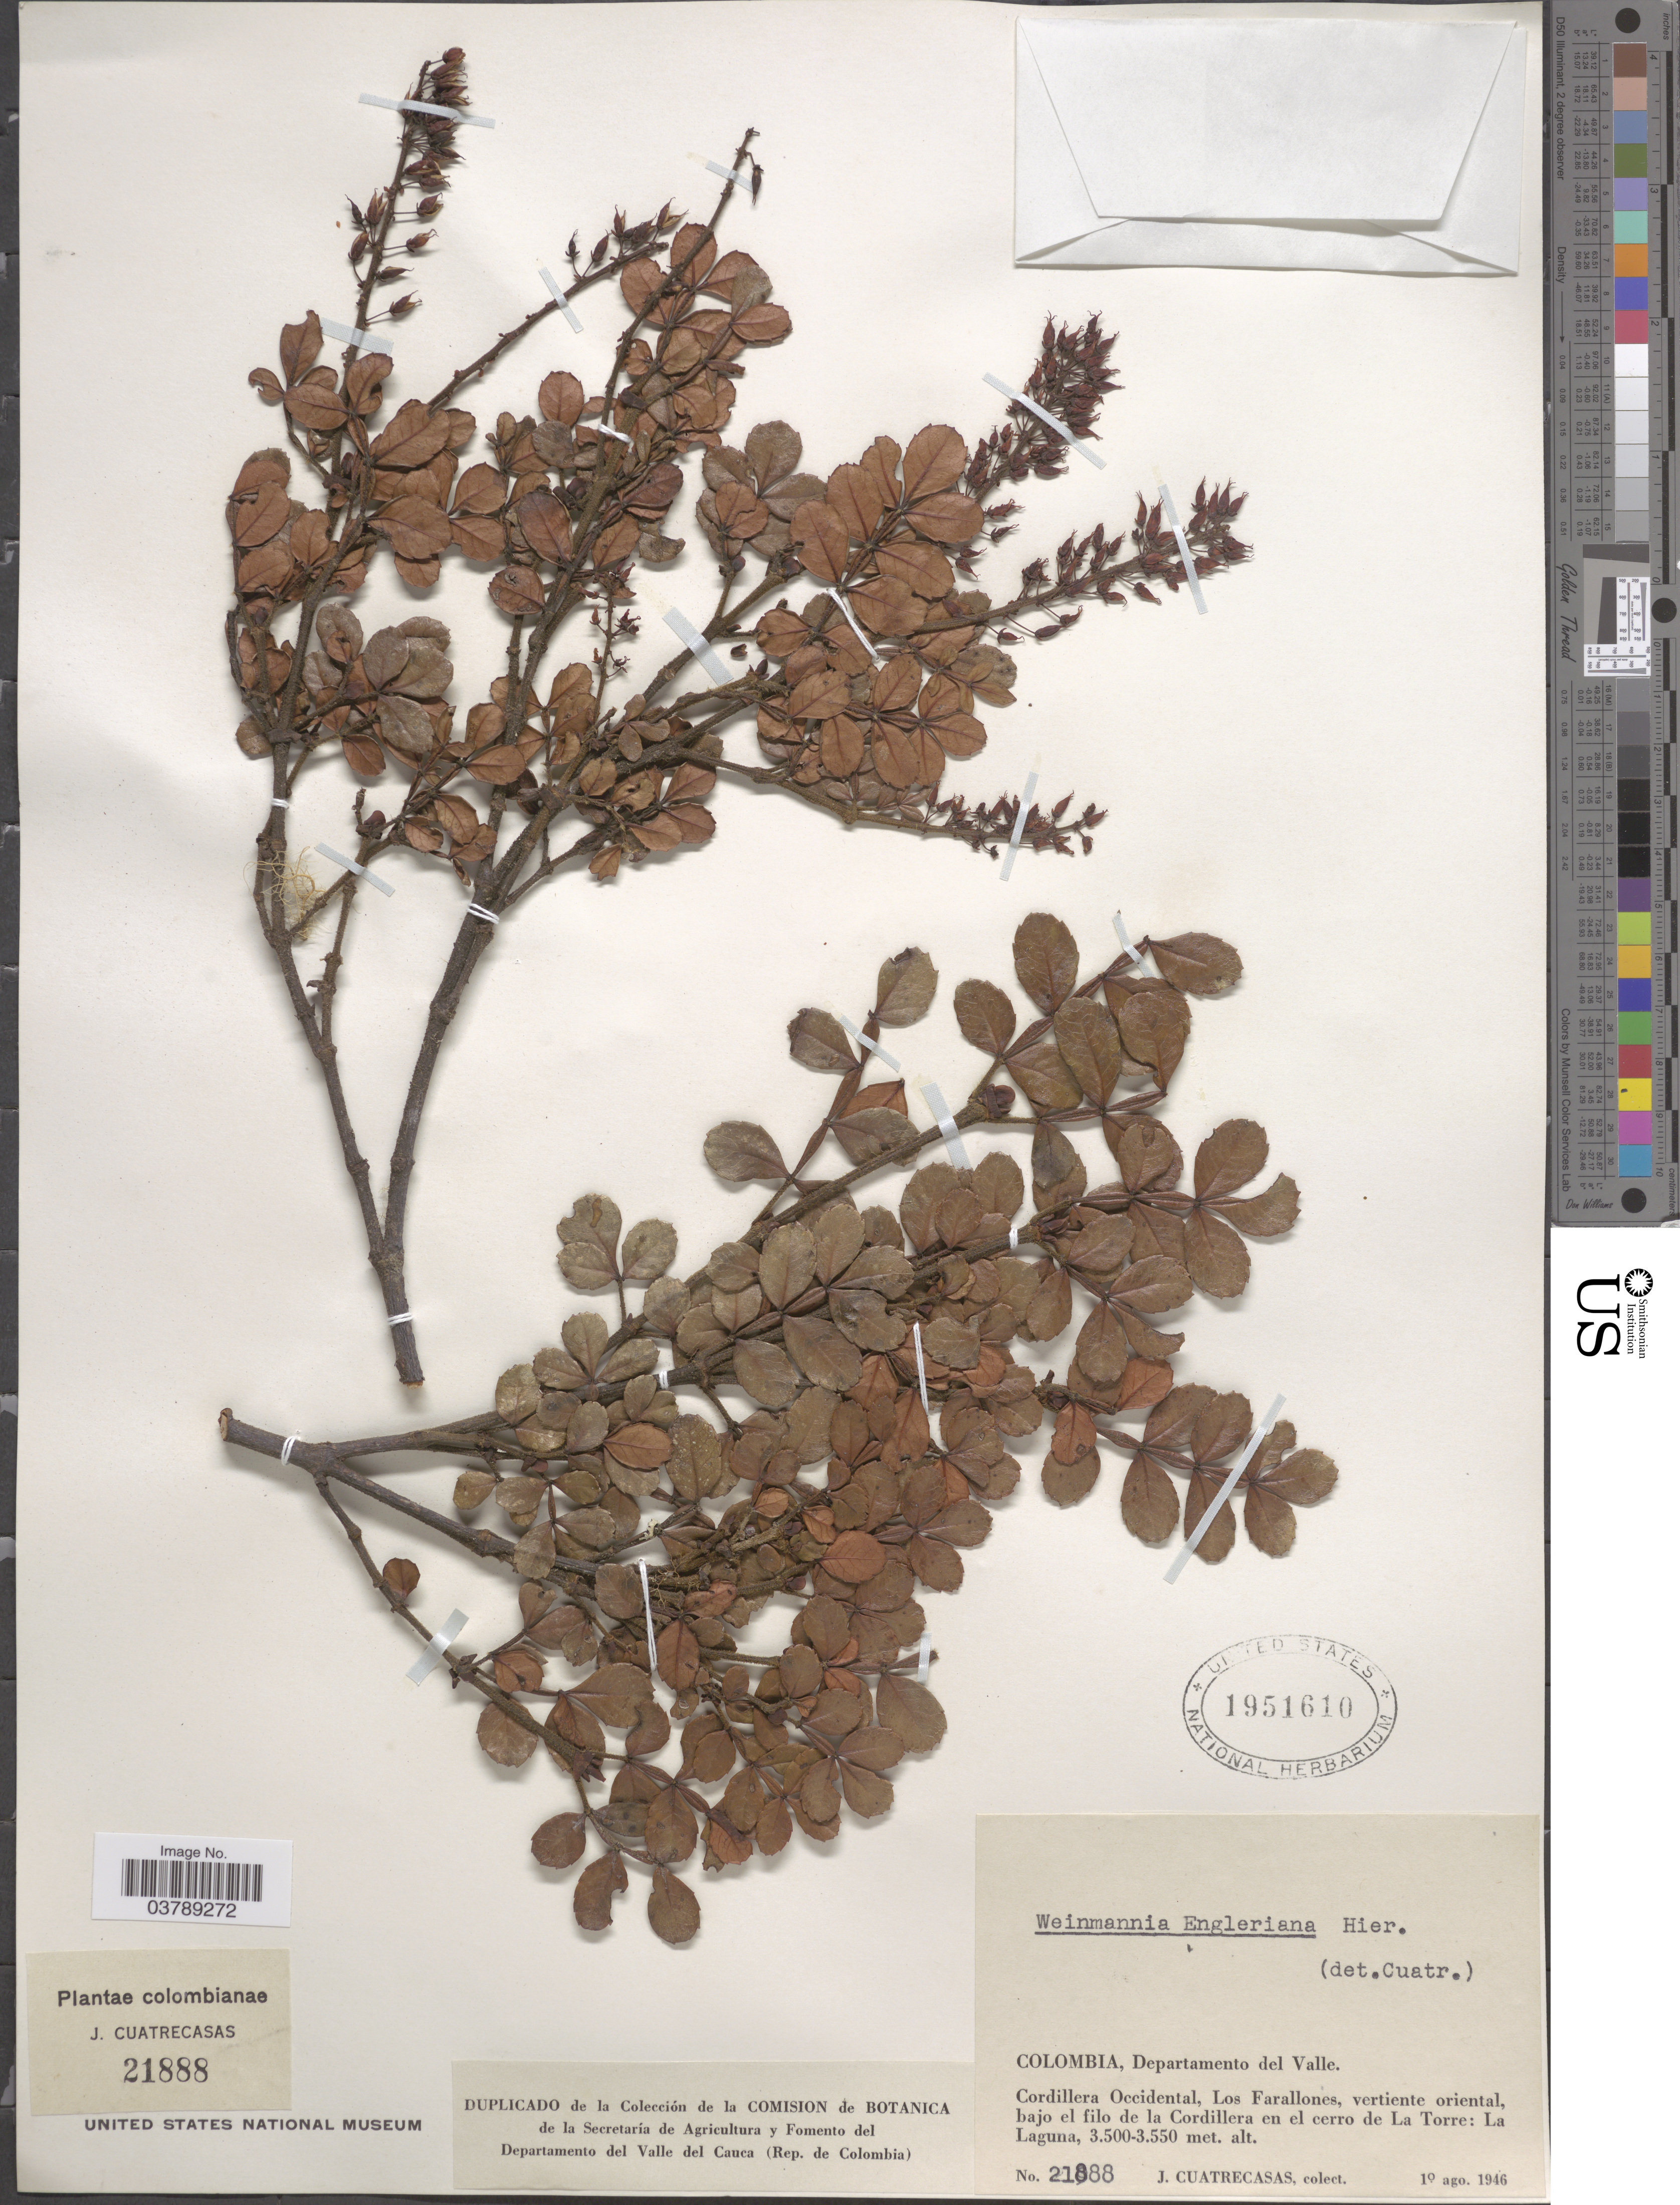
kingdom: Plantae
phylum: Tracheophyta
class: Magnoliopsida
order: Oxalidales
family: Cunoniaceae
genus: Weinmannia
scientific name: Weinmannia mariquitae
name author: Szyszyl.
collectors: J. Cuatrecasas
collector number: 21888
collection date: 1946-08-01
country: Colombia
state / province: Valle del Cauca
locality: Departamento del Valle. Cordillera Occidental: Los Farallones, vertiente oriental, bajo el filo de la Cordillera en el cerro de La Torre: La Laguna.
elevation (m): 3500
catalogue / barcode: US 1951610